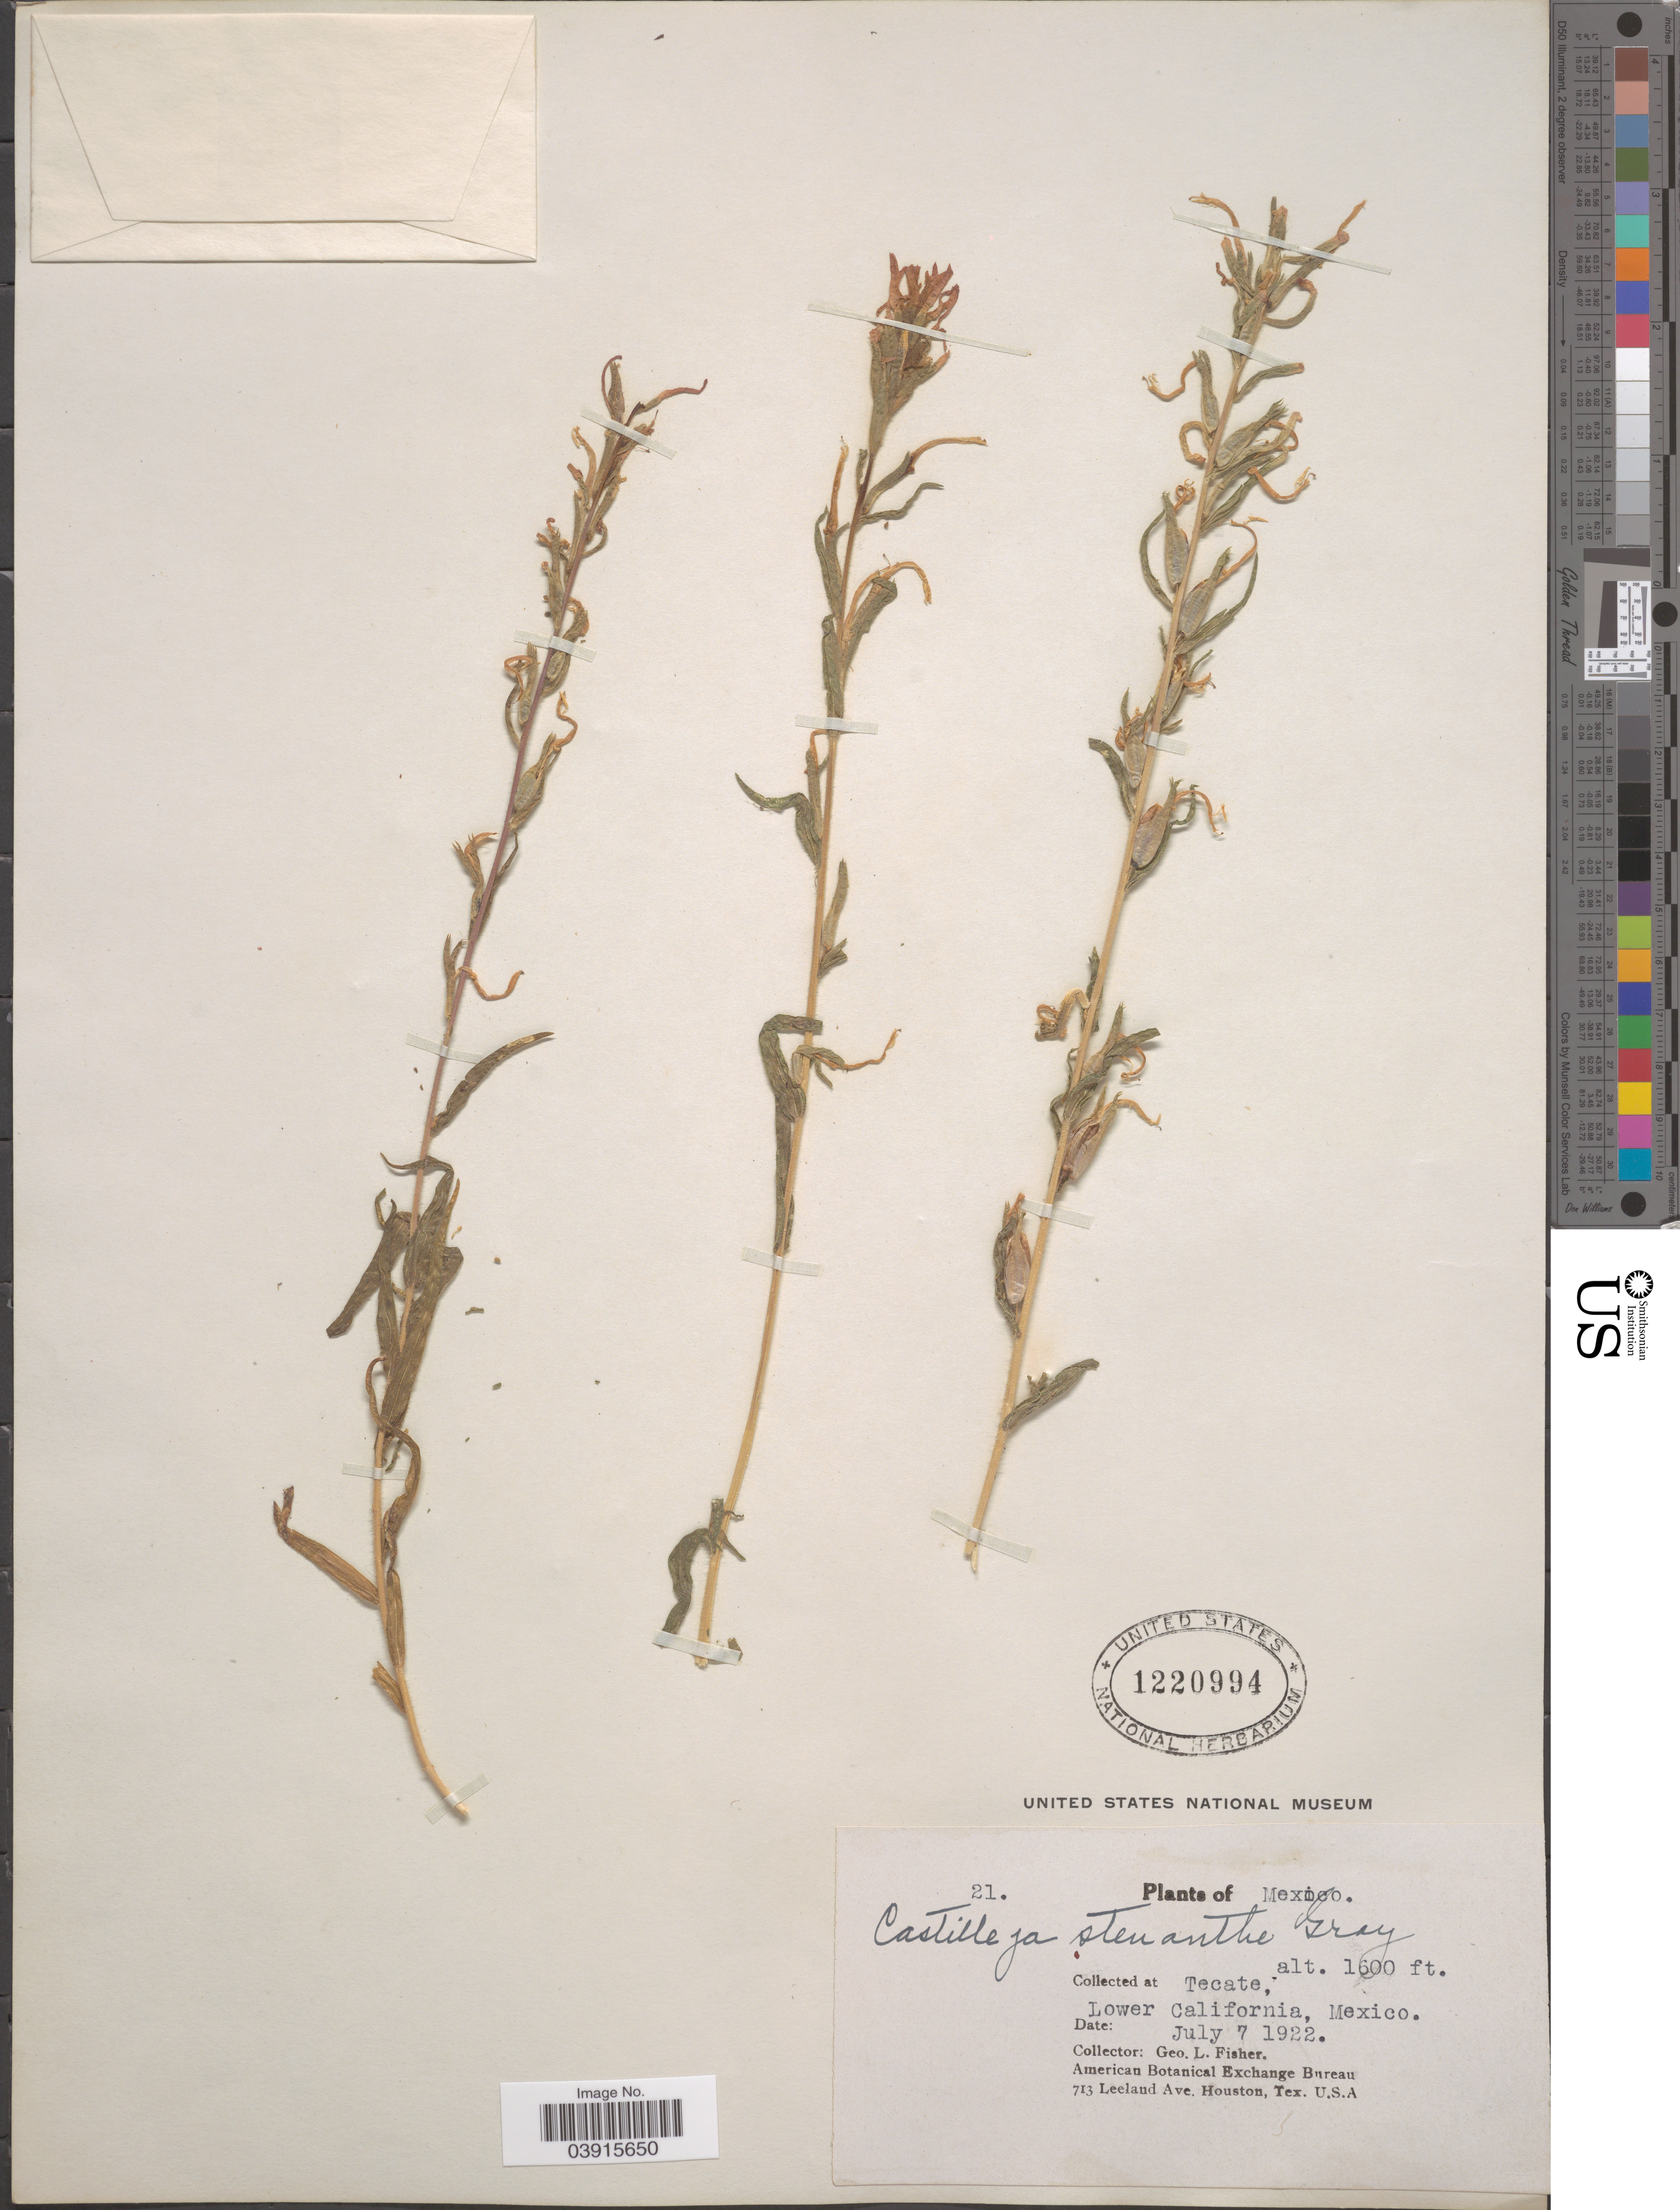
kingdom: Plantae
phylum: Tracheophyta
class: Magnoliopsida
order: Lamiales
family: Orobanchaceae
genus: Castilleja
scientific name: Castilleja stenantha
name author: A. Gray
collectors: G. L. Fisher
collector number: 21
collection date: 1922-07-07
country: Mexico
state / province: Baja California Norte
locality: Tecate, Lower California.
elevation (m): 488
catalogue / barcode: US 1220994